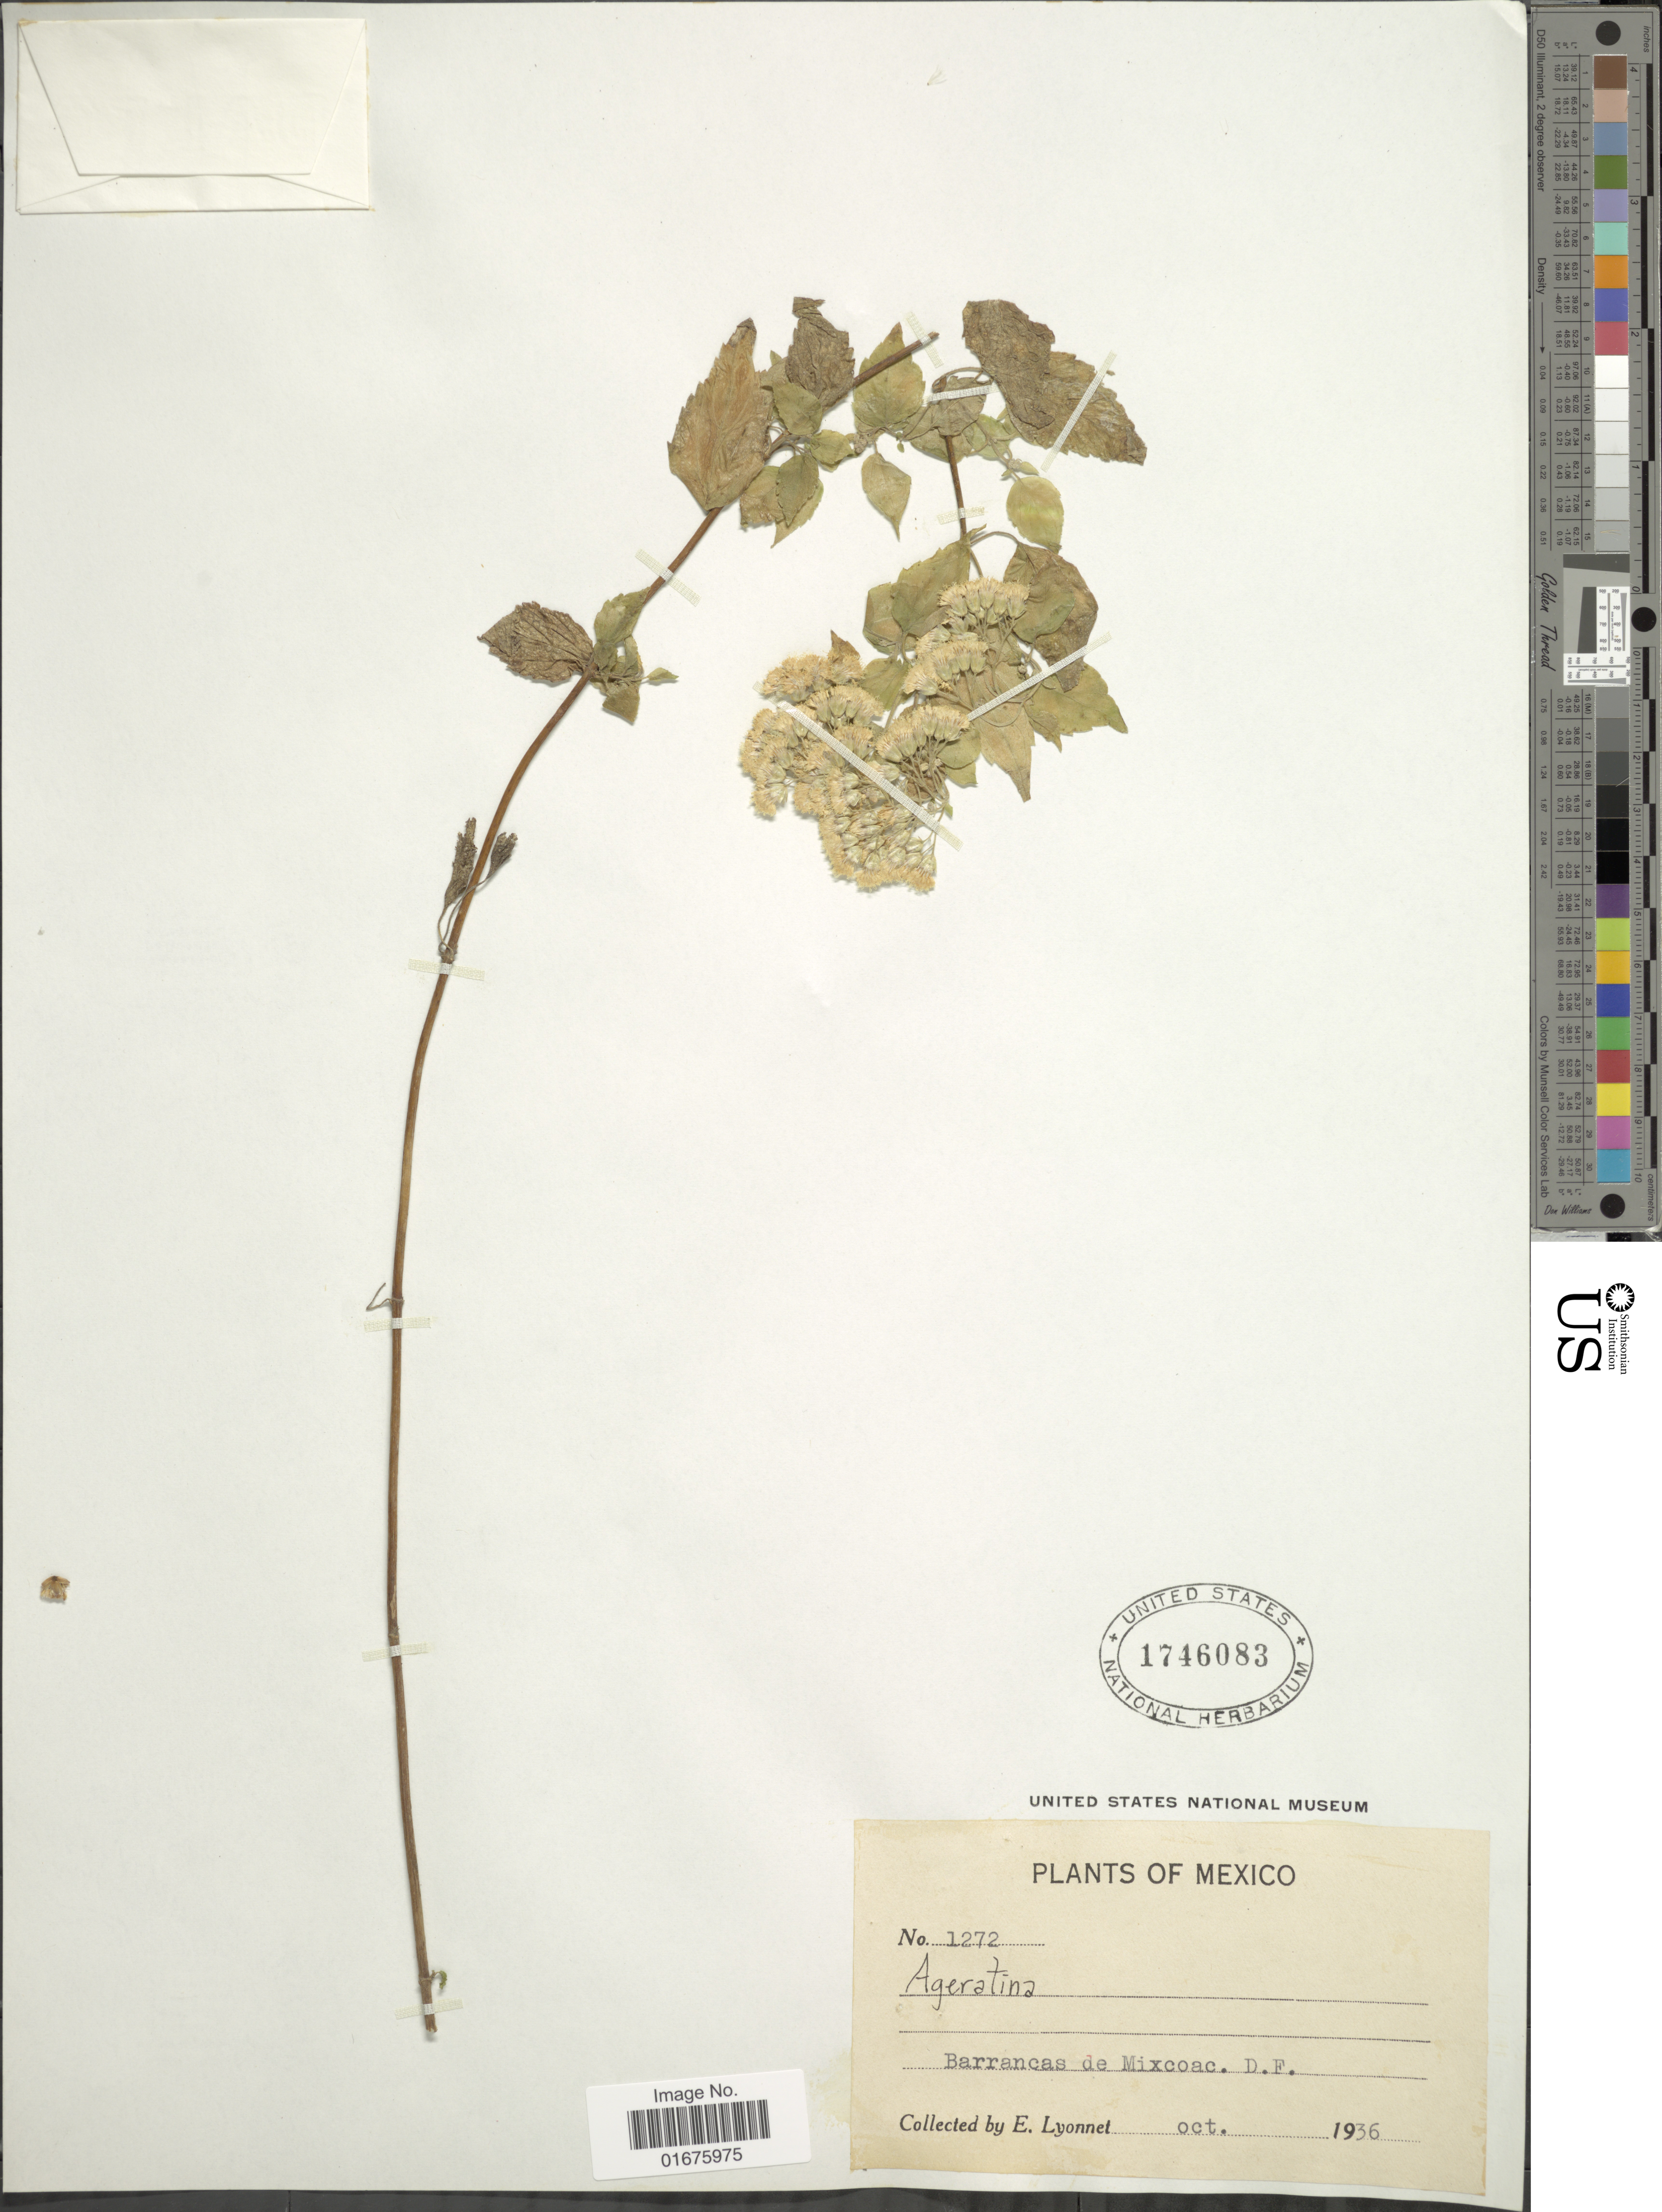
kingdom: Plantae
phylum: Tracheophyta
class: Magnoliopsida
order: Asterales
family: Asteraceae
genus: Ageratina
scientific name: Ageratina isolepis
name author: (B.L. Rob.) R.M. King & H. Rob.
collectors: E. Lyonnet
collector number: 1272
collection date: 1936-10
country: Mexico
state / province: Distrito Federal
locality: Barancas de Mixcoac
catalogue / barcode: US 1746083